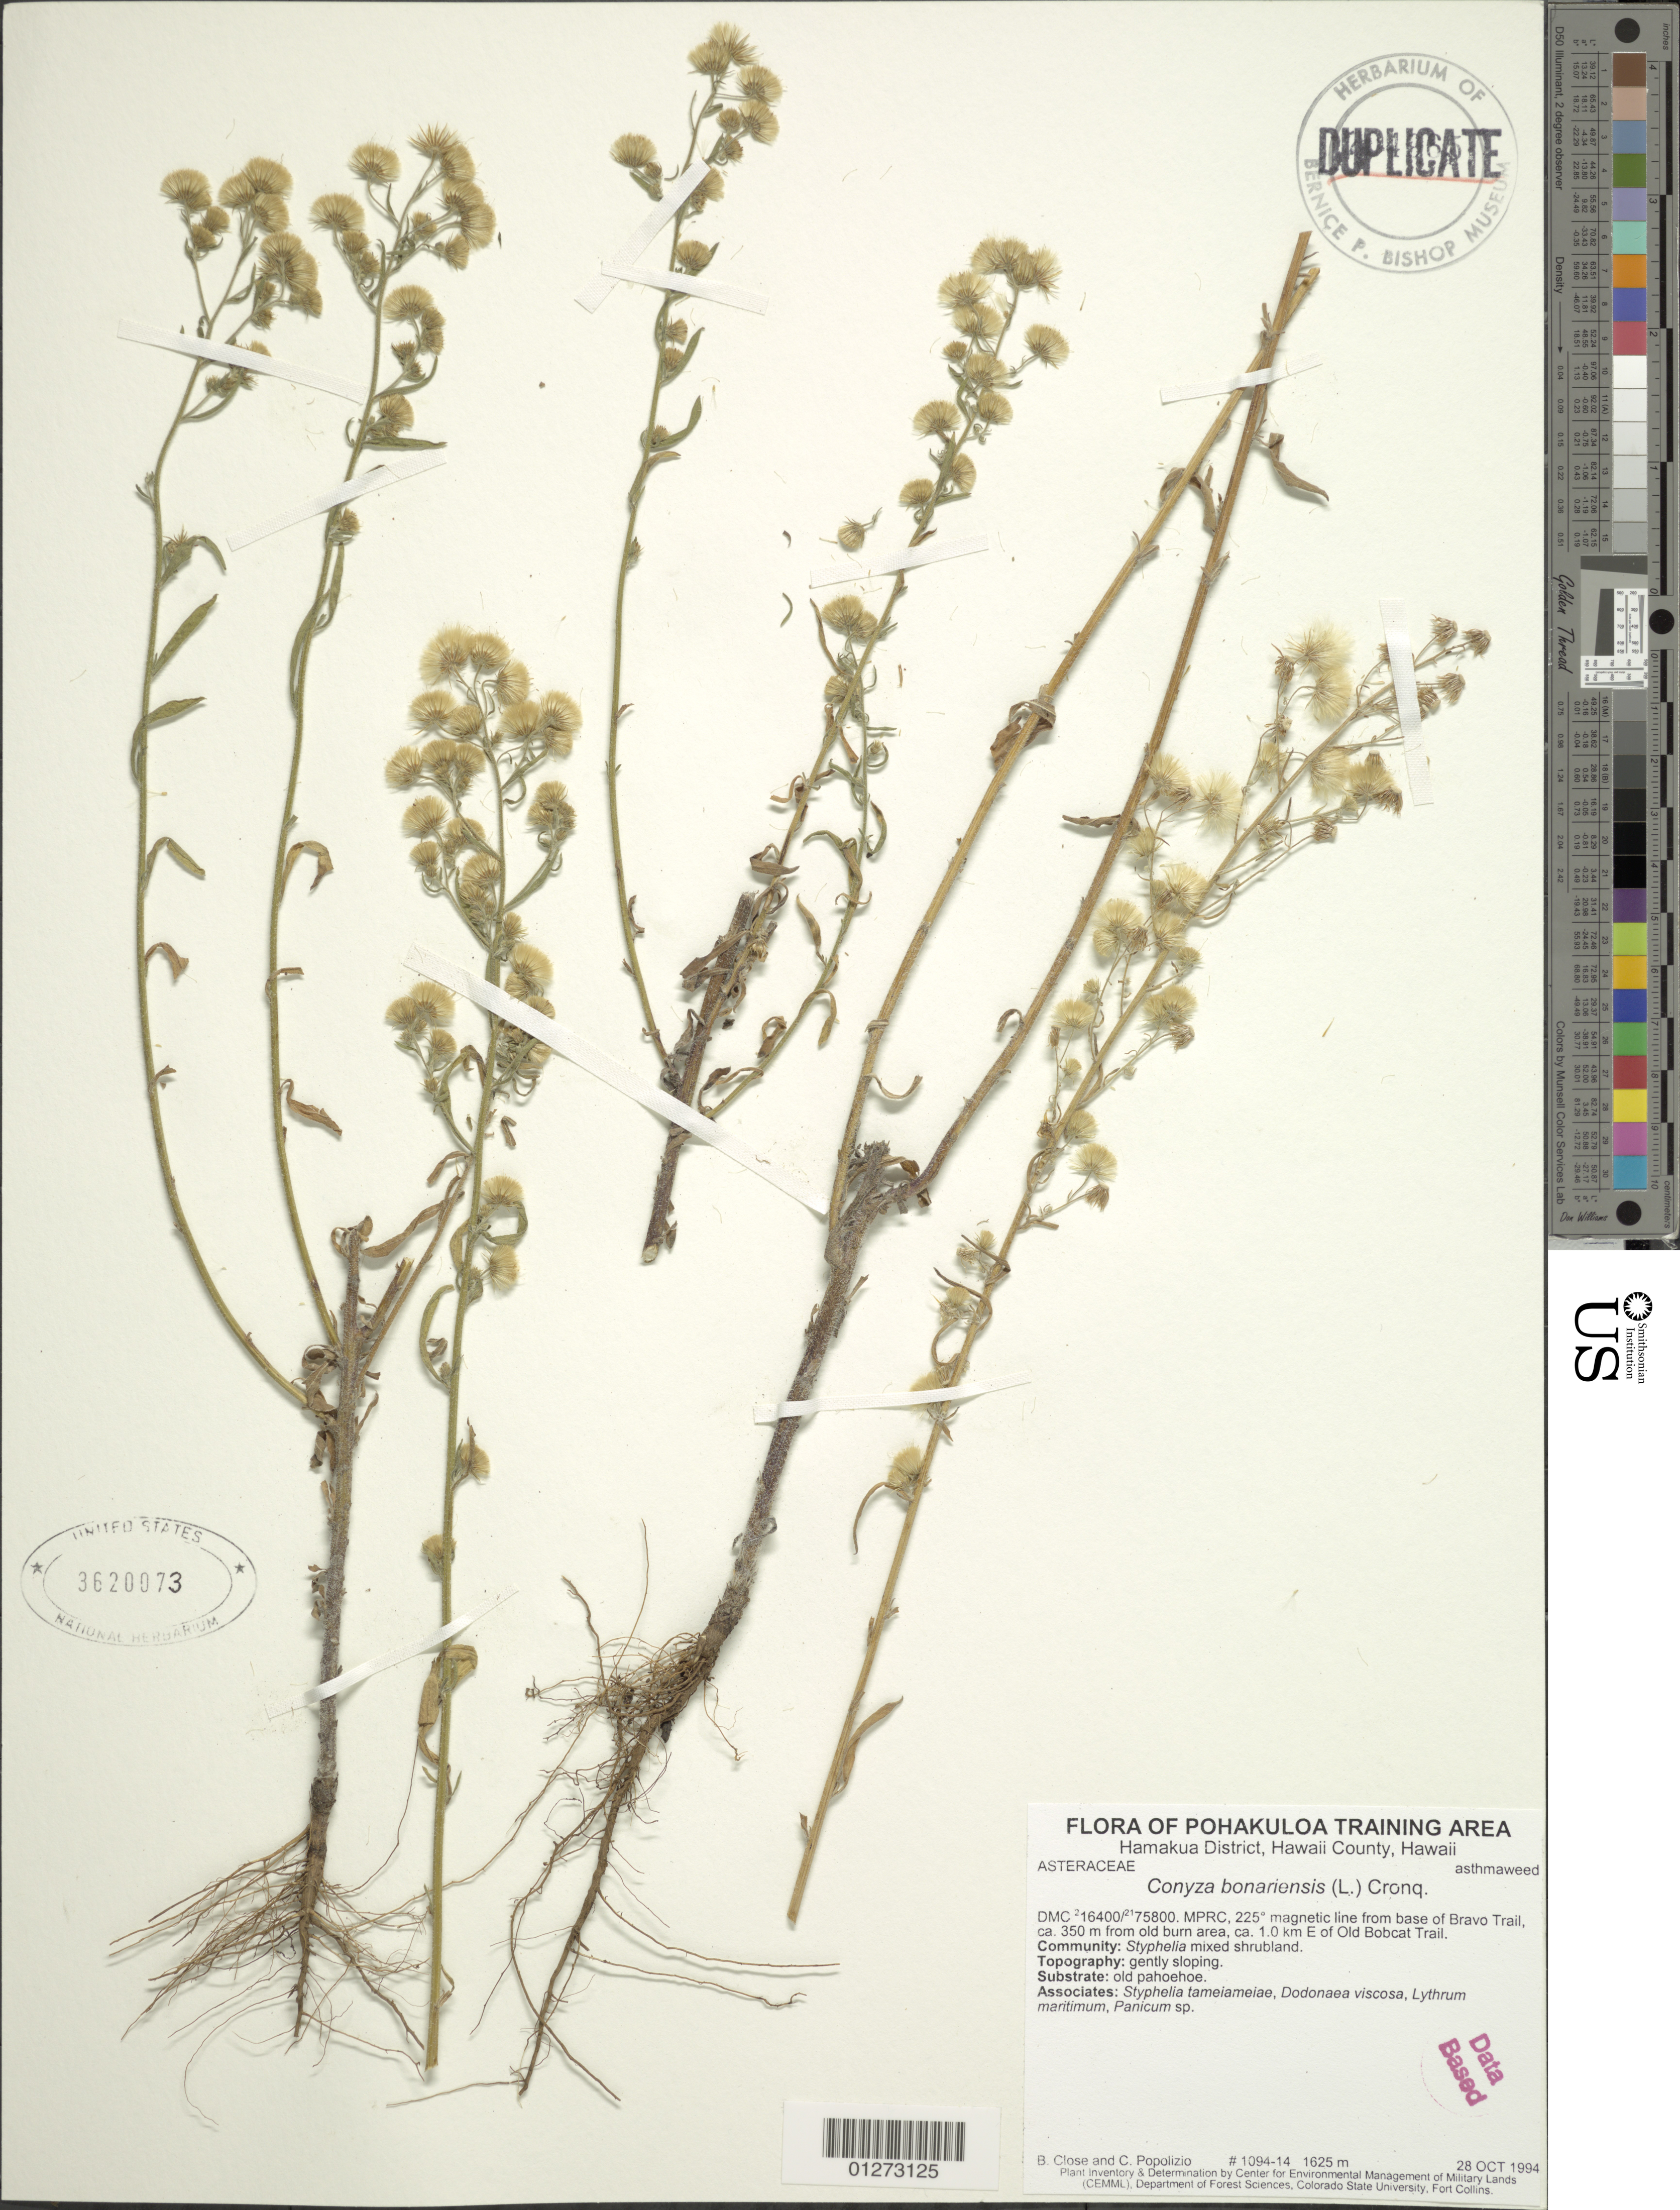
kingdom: Plantae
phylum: Tracheophyta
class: Magnoliopsida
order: Asterales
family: Asteraceae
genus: Erigeron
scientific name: Erigeron bonariensis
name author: L.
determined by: Wagner, W. L., (BOT), Smithsonian Institution - National Museum of Natural History (UNITED STATES)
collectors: B. Close & C. Popolizio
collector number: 1094-14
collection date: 1994-10-28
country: United States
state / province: Hawaii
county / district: Hawaii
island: Hawaii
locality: Hamakua District, 225 degree magnetic line from base of Bravo Trail, ca. 350 m from old burn area, ca. 1 km E of Old Bobcat Trail.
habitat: Mixed shrubland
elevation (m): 1625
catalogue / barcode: US 3620073